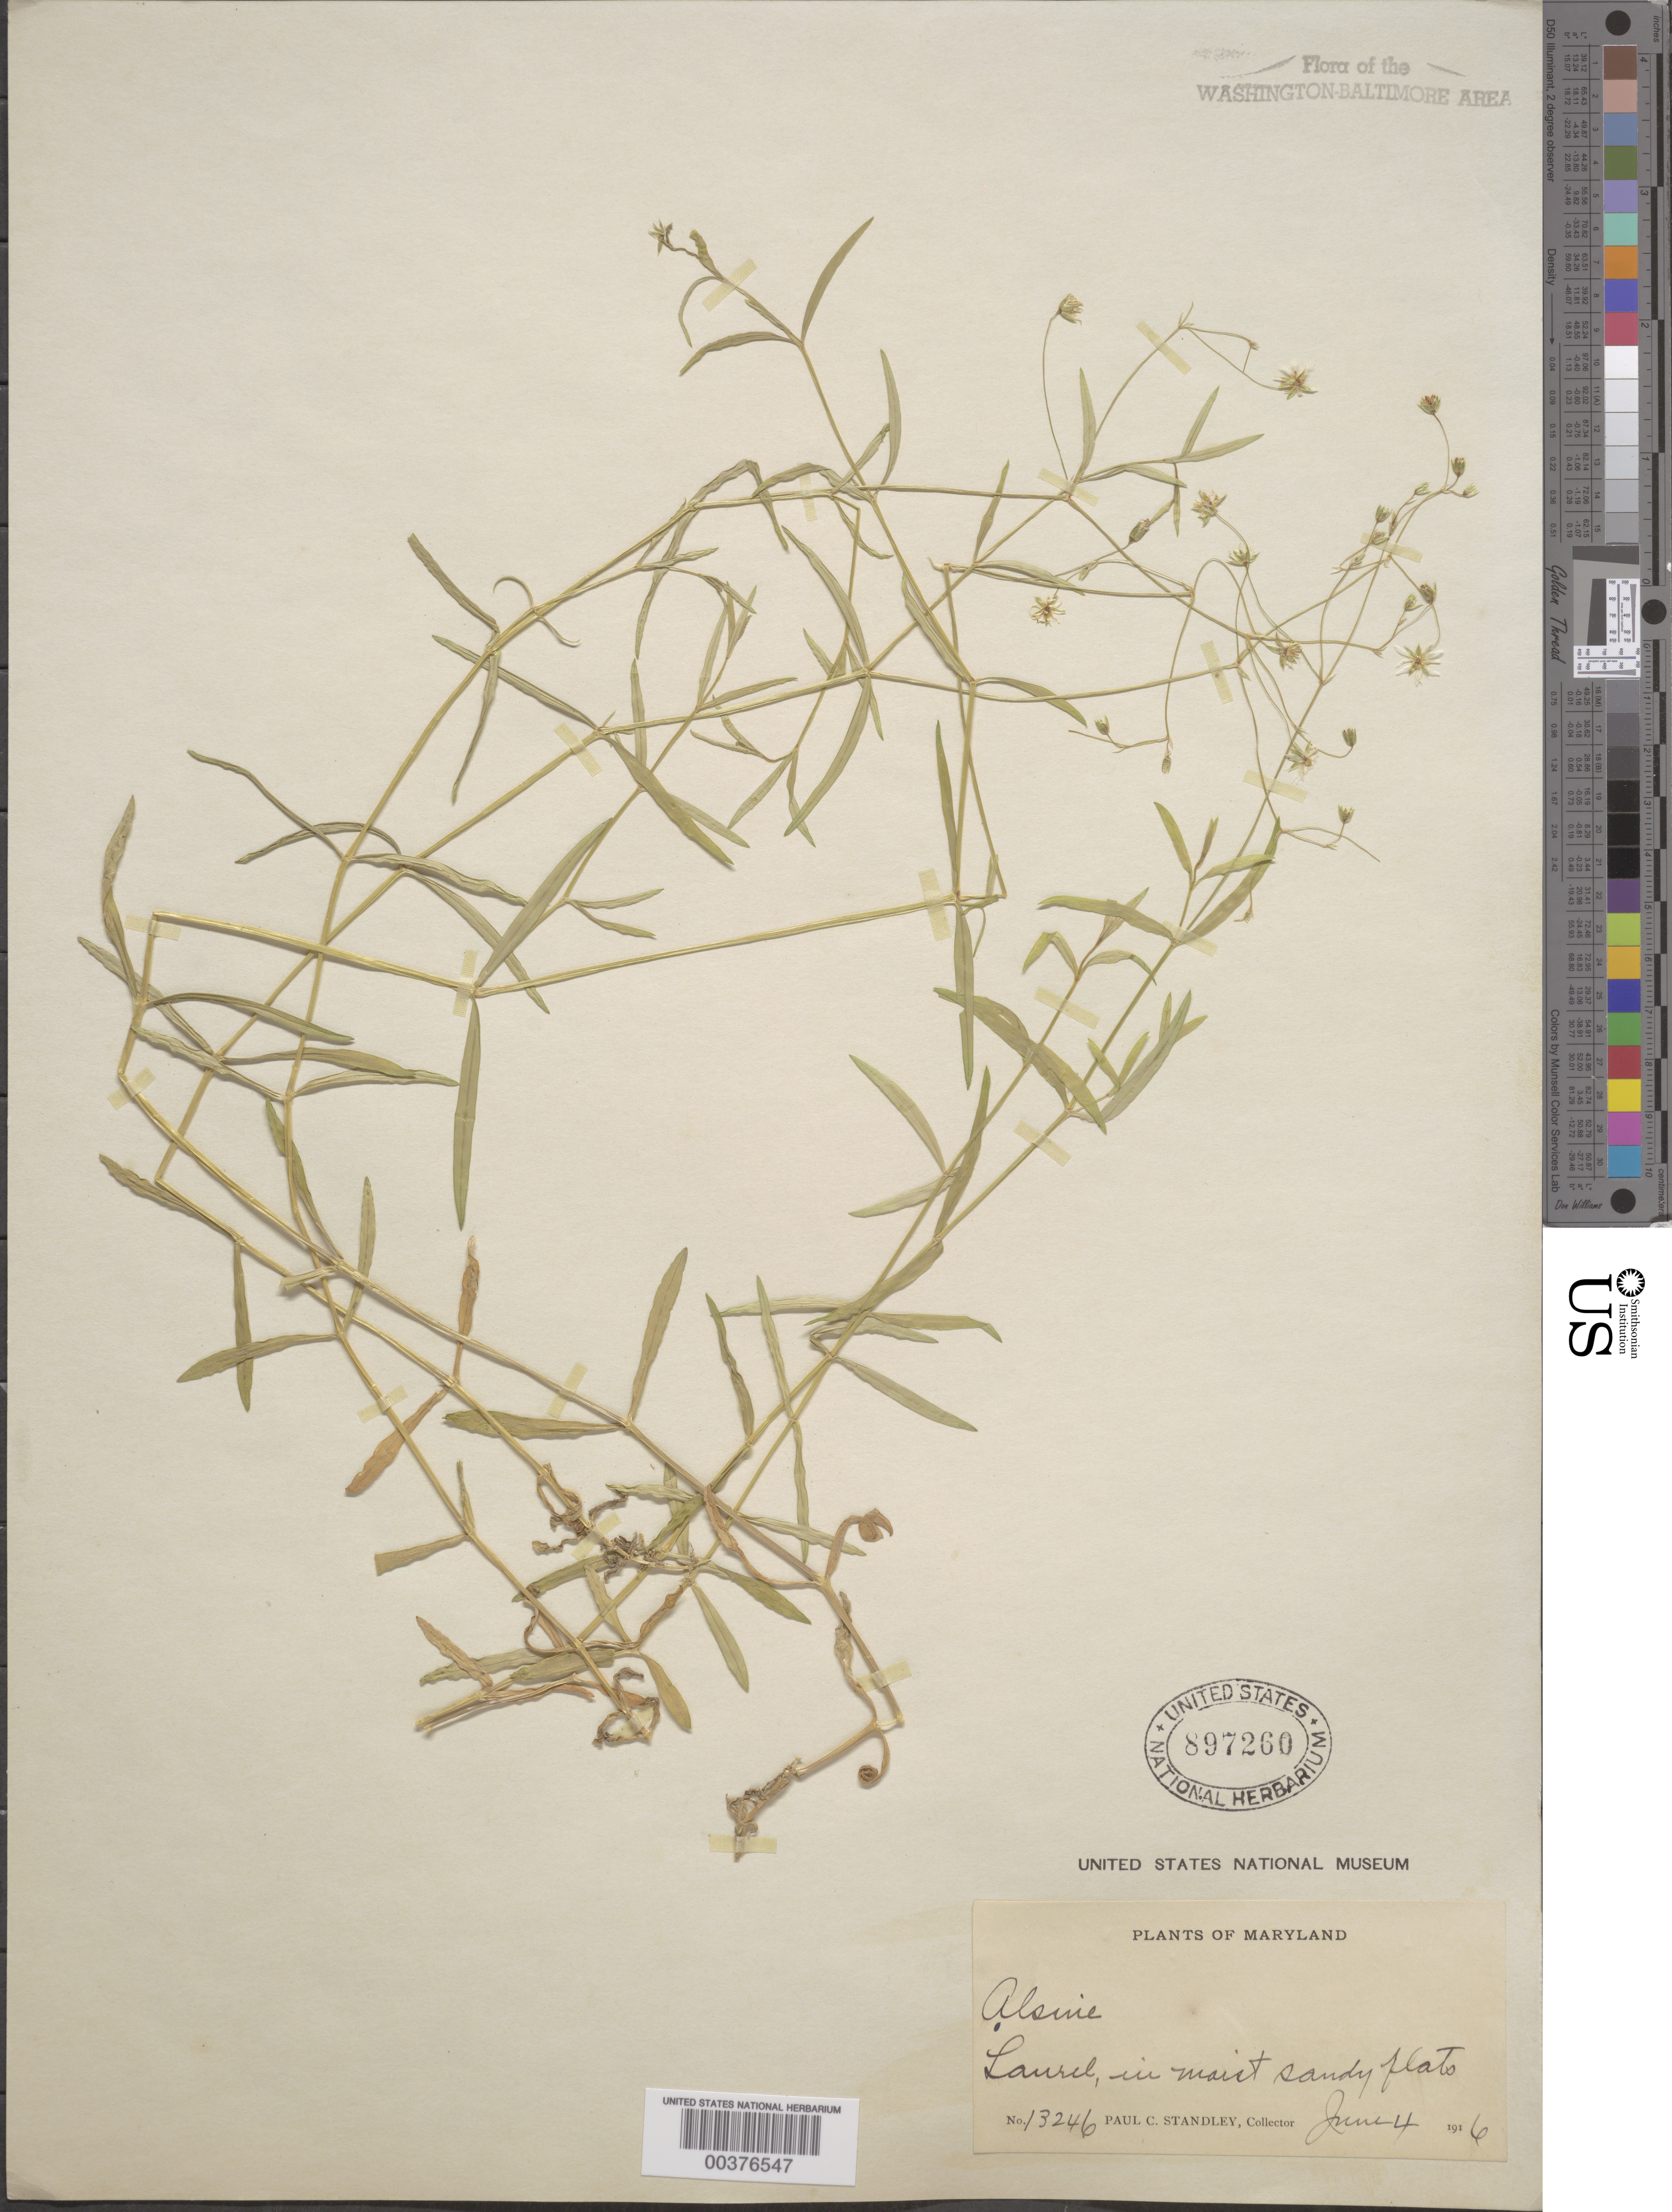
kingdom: Plantae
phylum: Tracheophyta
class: Magnoliopsida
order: Caryophyllales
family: Caryophyllaceae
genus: Stellaria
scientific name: Stellaria longifolia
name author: Muhl. ex Willd.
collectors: P. C. Standley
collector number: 13246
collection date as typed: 04 Jun 1916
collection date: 1916-06-04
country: United States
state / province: Maryland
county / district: Prince George's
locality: Laurel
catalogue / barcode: US 897260